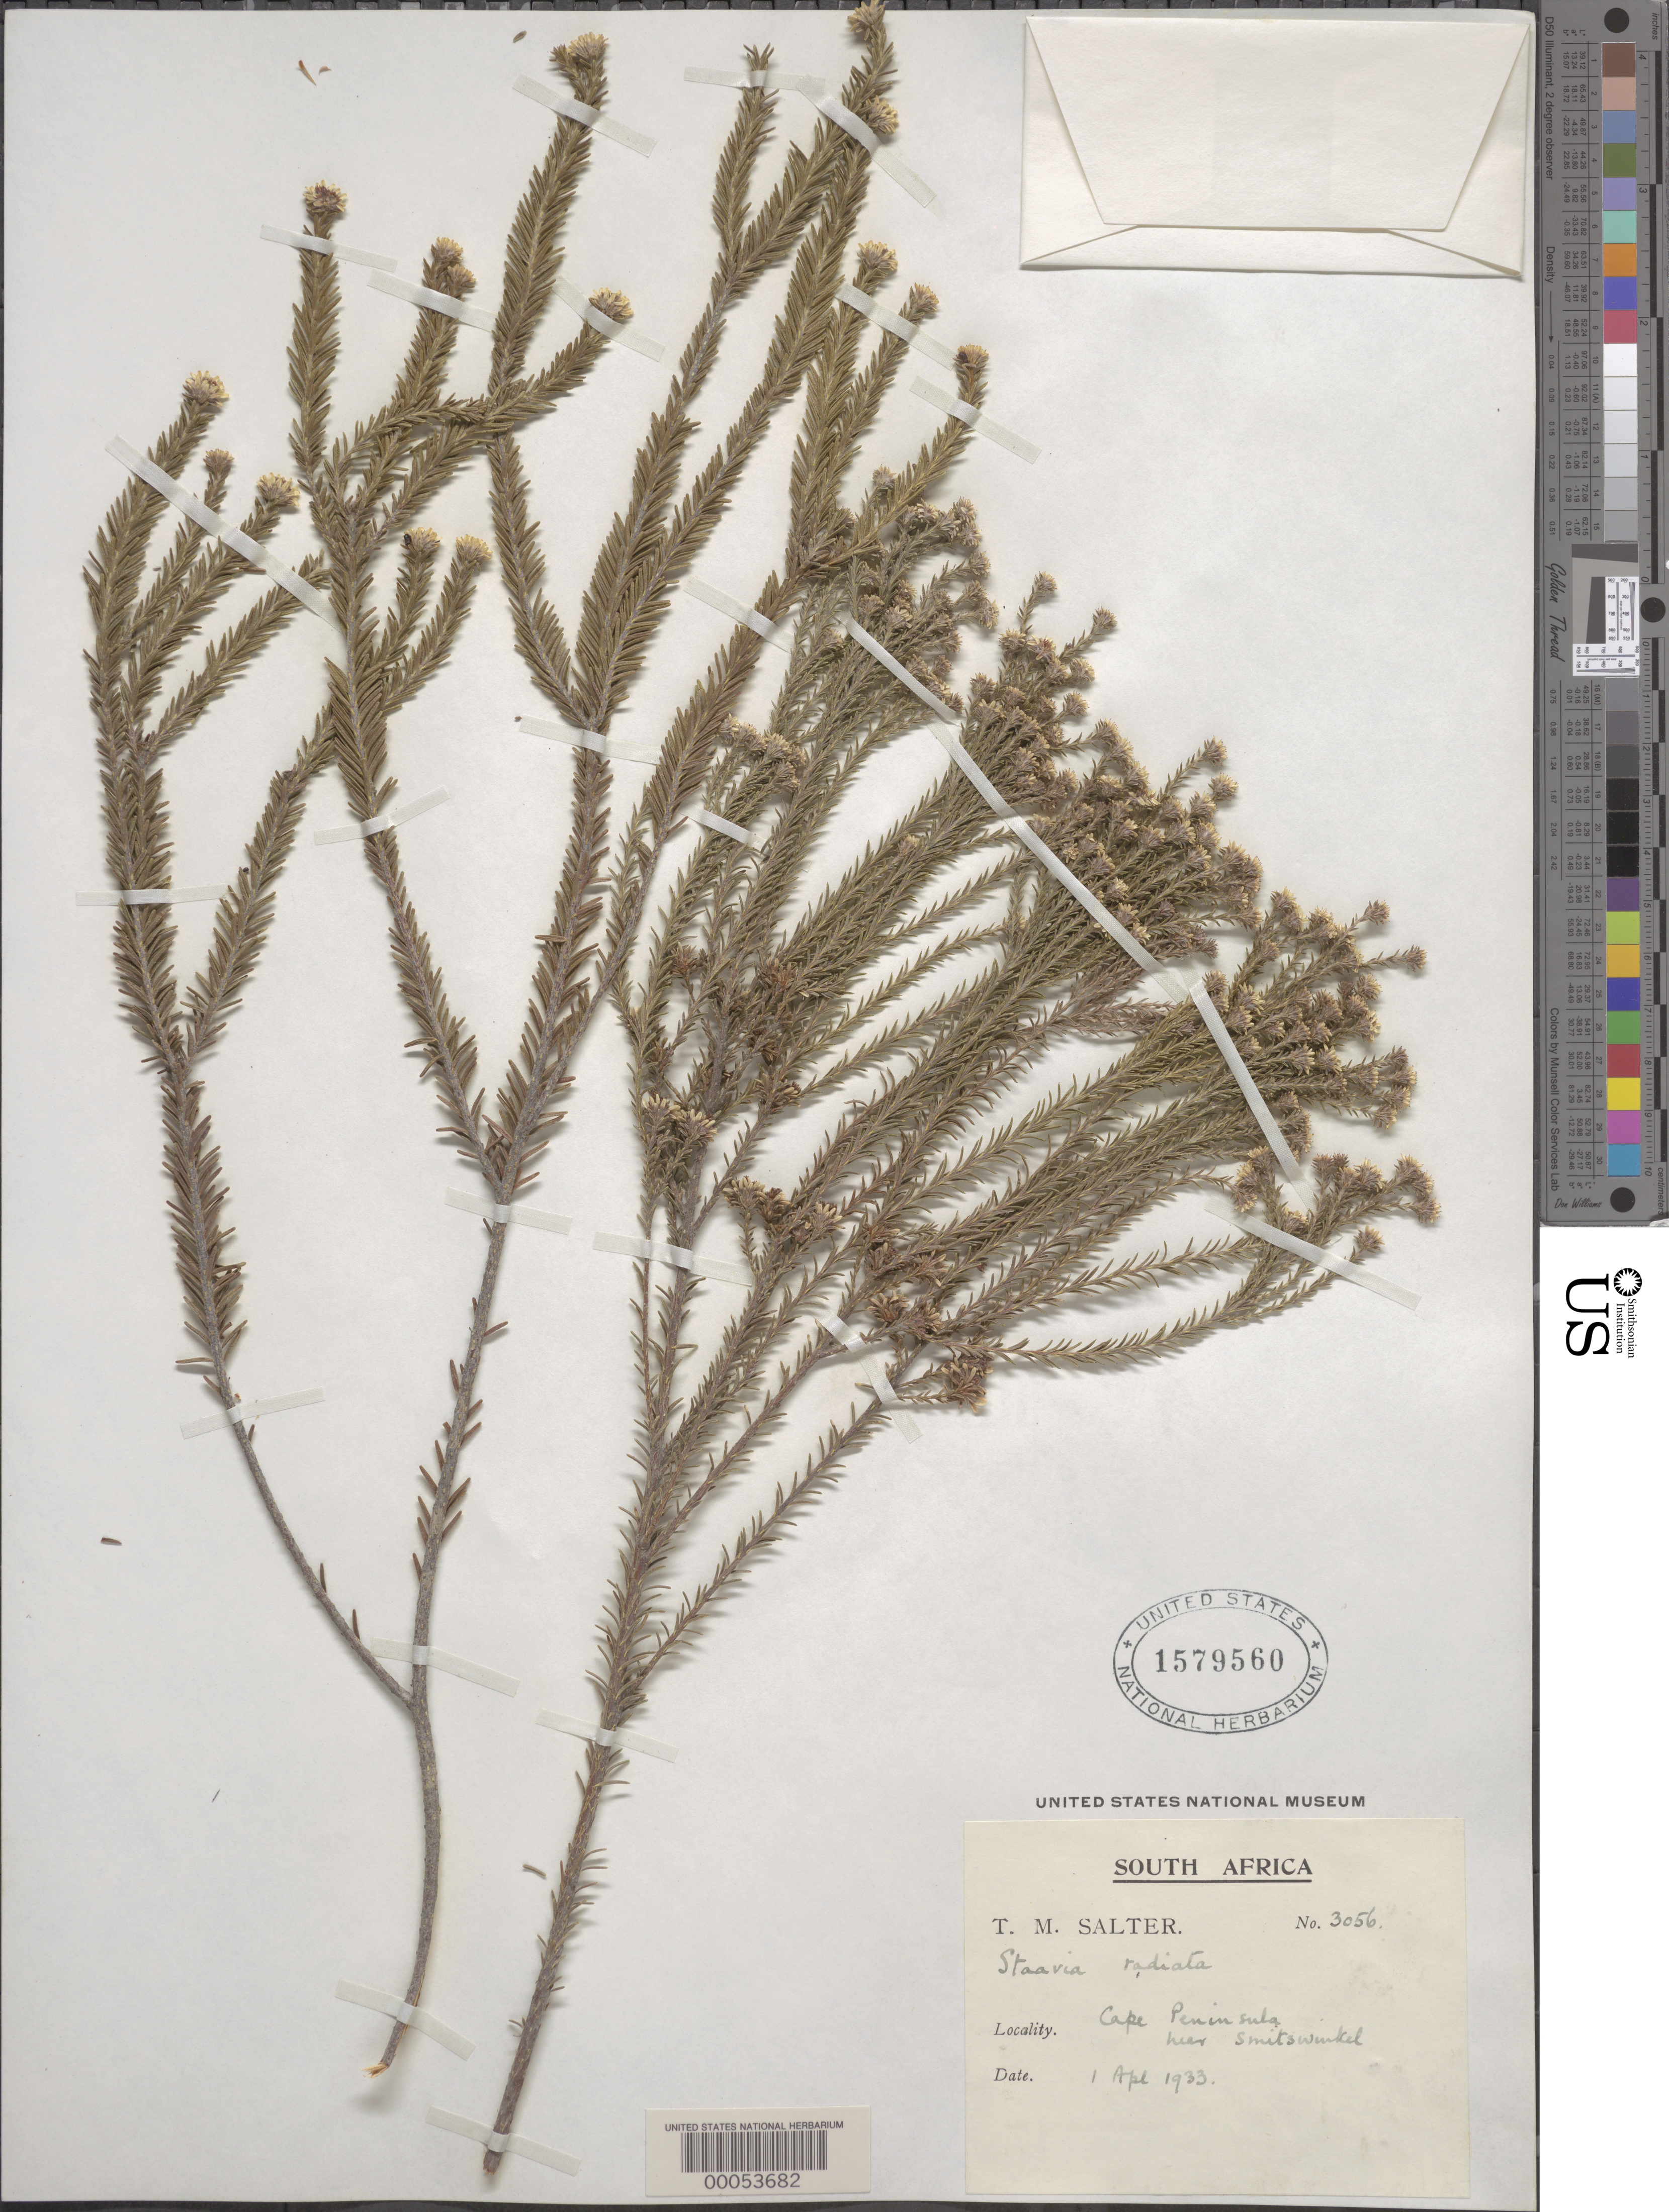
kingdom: Plantae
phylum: Tracheophyta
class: Magnoliopsida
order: Bruniales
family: Bruniaceae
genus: Staavia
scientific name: Staavia radiata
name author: (L.) Dahl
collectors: T. Salter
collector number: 3056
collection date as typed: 01 Apr 1933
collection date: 1933-04-01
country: South Africa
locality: Cape peninsula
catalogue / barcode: US 1579560